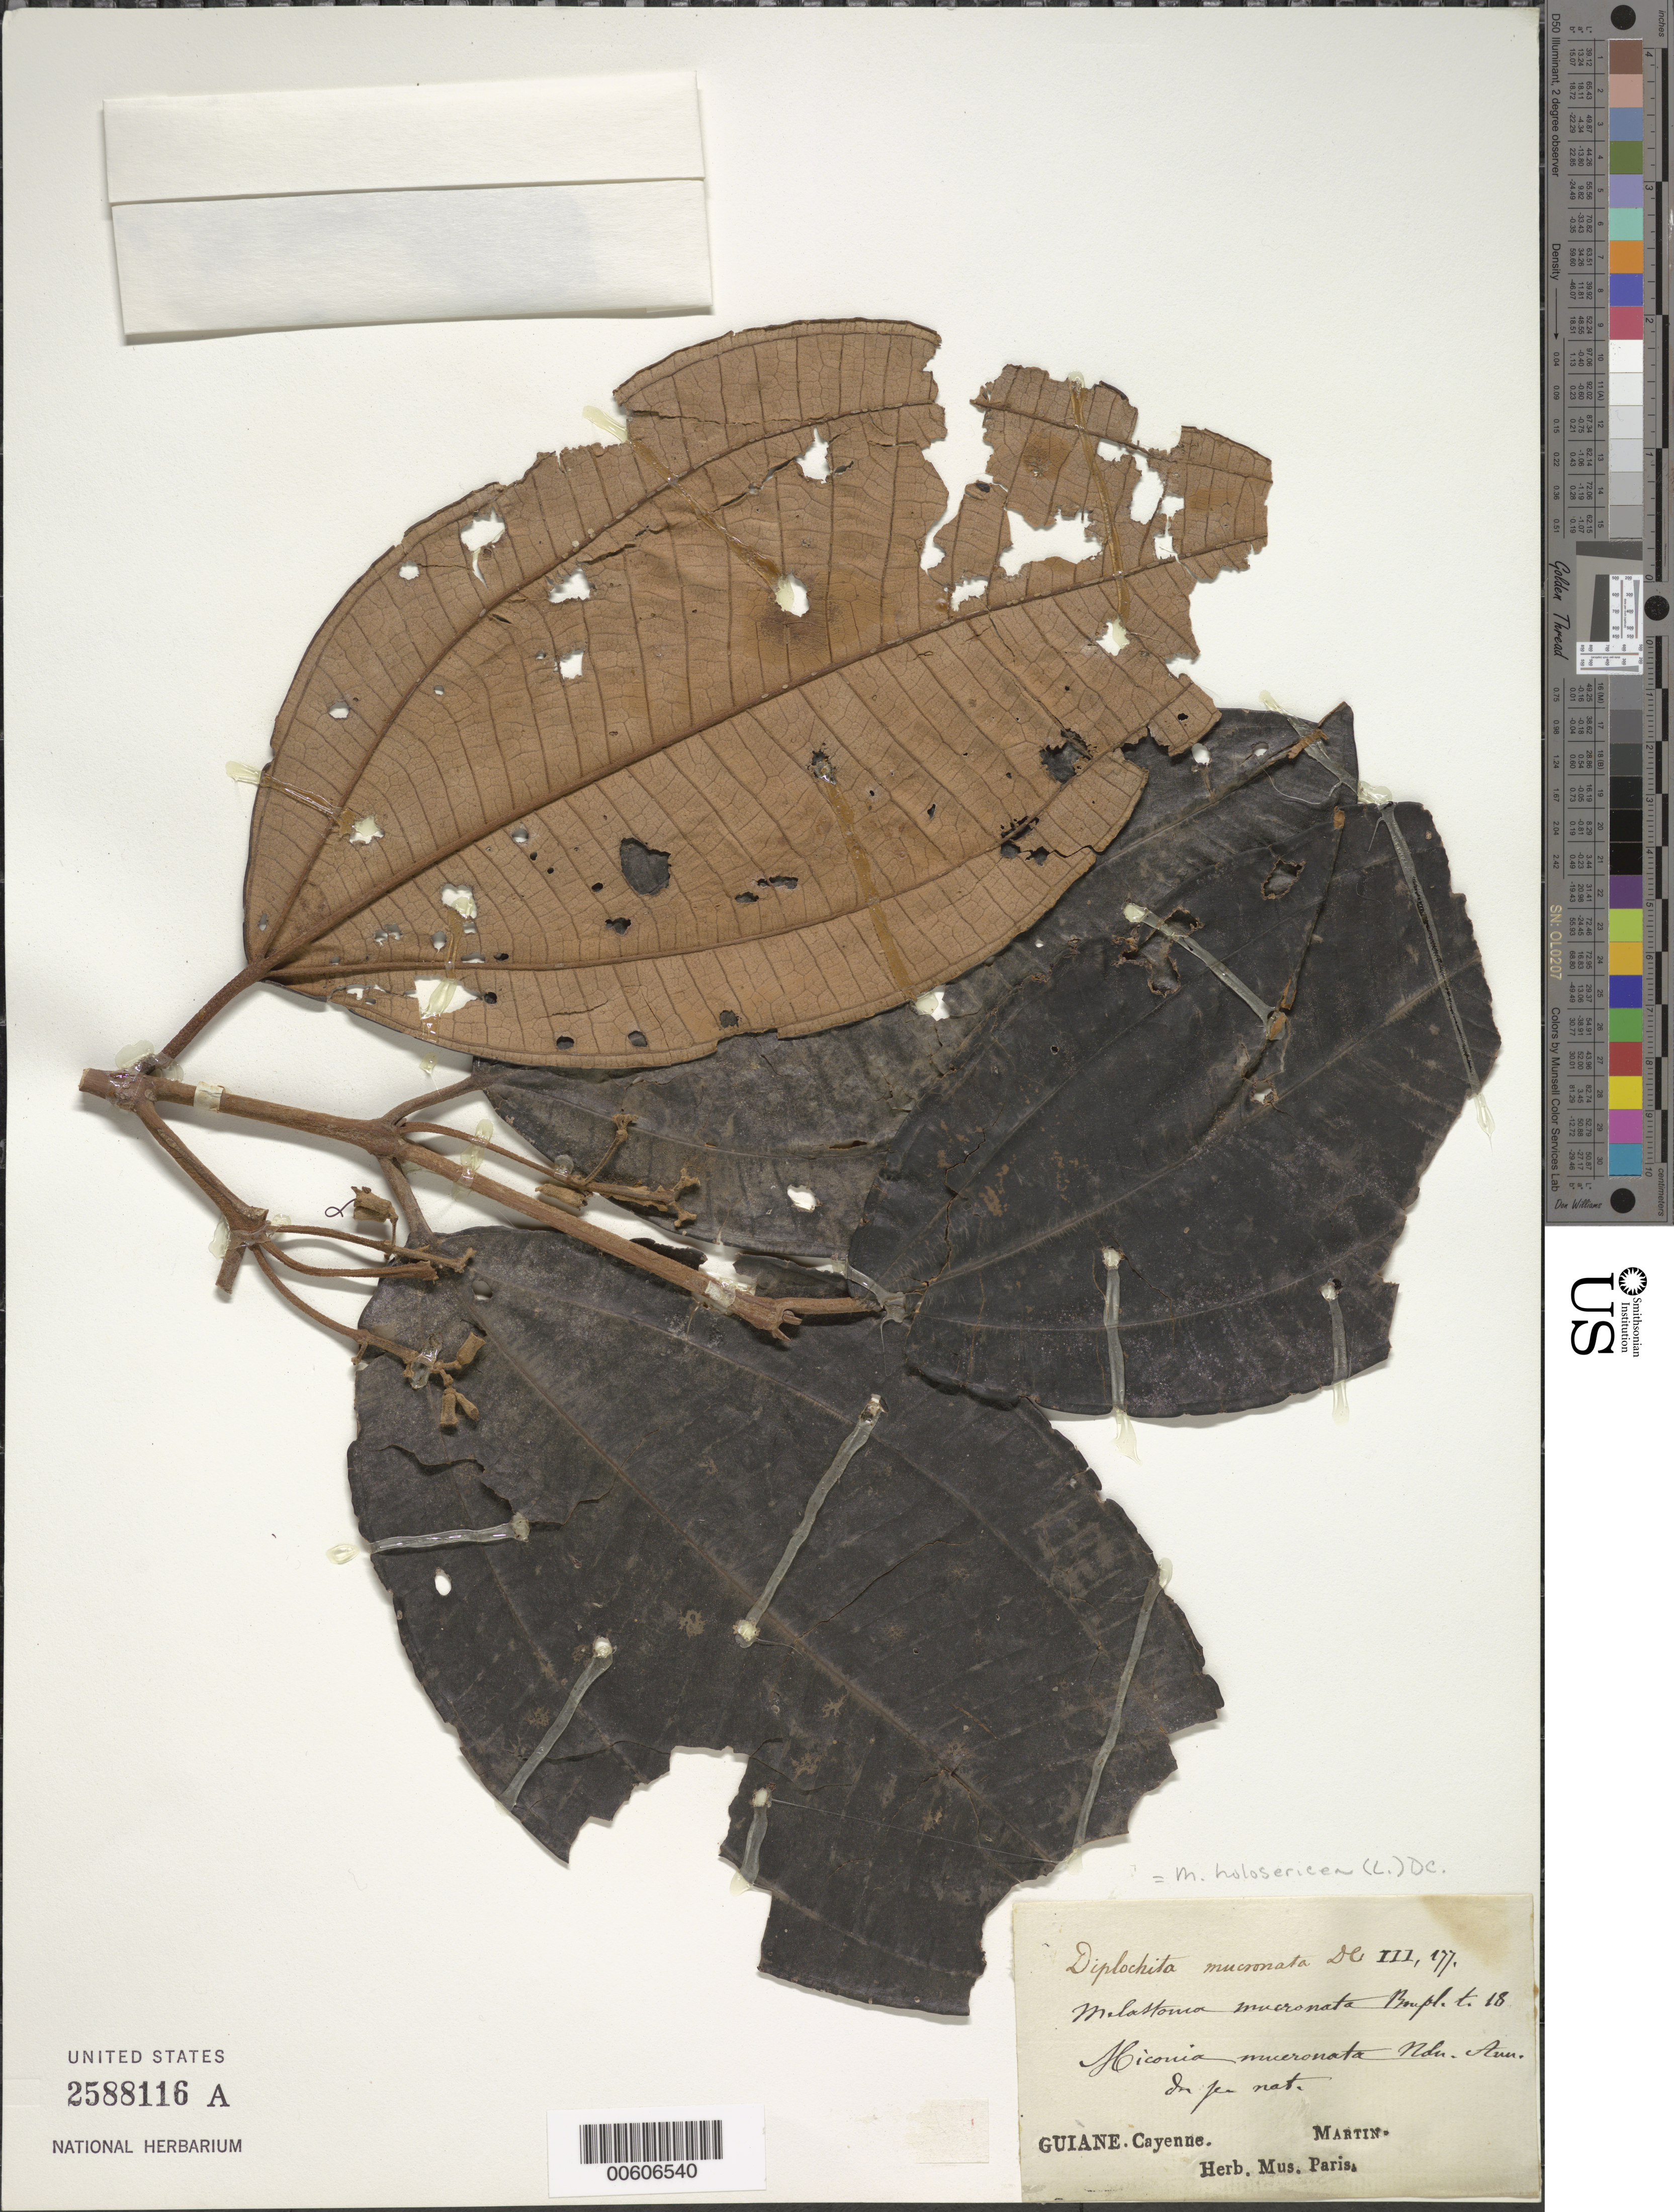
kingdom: Plantae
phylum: Tracheophyta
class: Magnoliopsida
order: Myrtales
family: Melastomataceae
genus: Miconia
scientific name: Miconia holosericea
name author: (L.) DC.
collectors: J. Martin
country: French Guiana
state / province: Cayenne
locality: Cayenne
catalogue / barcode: US 2588116A